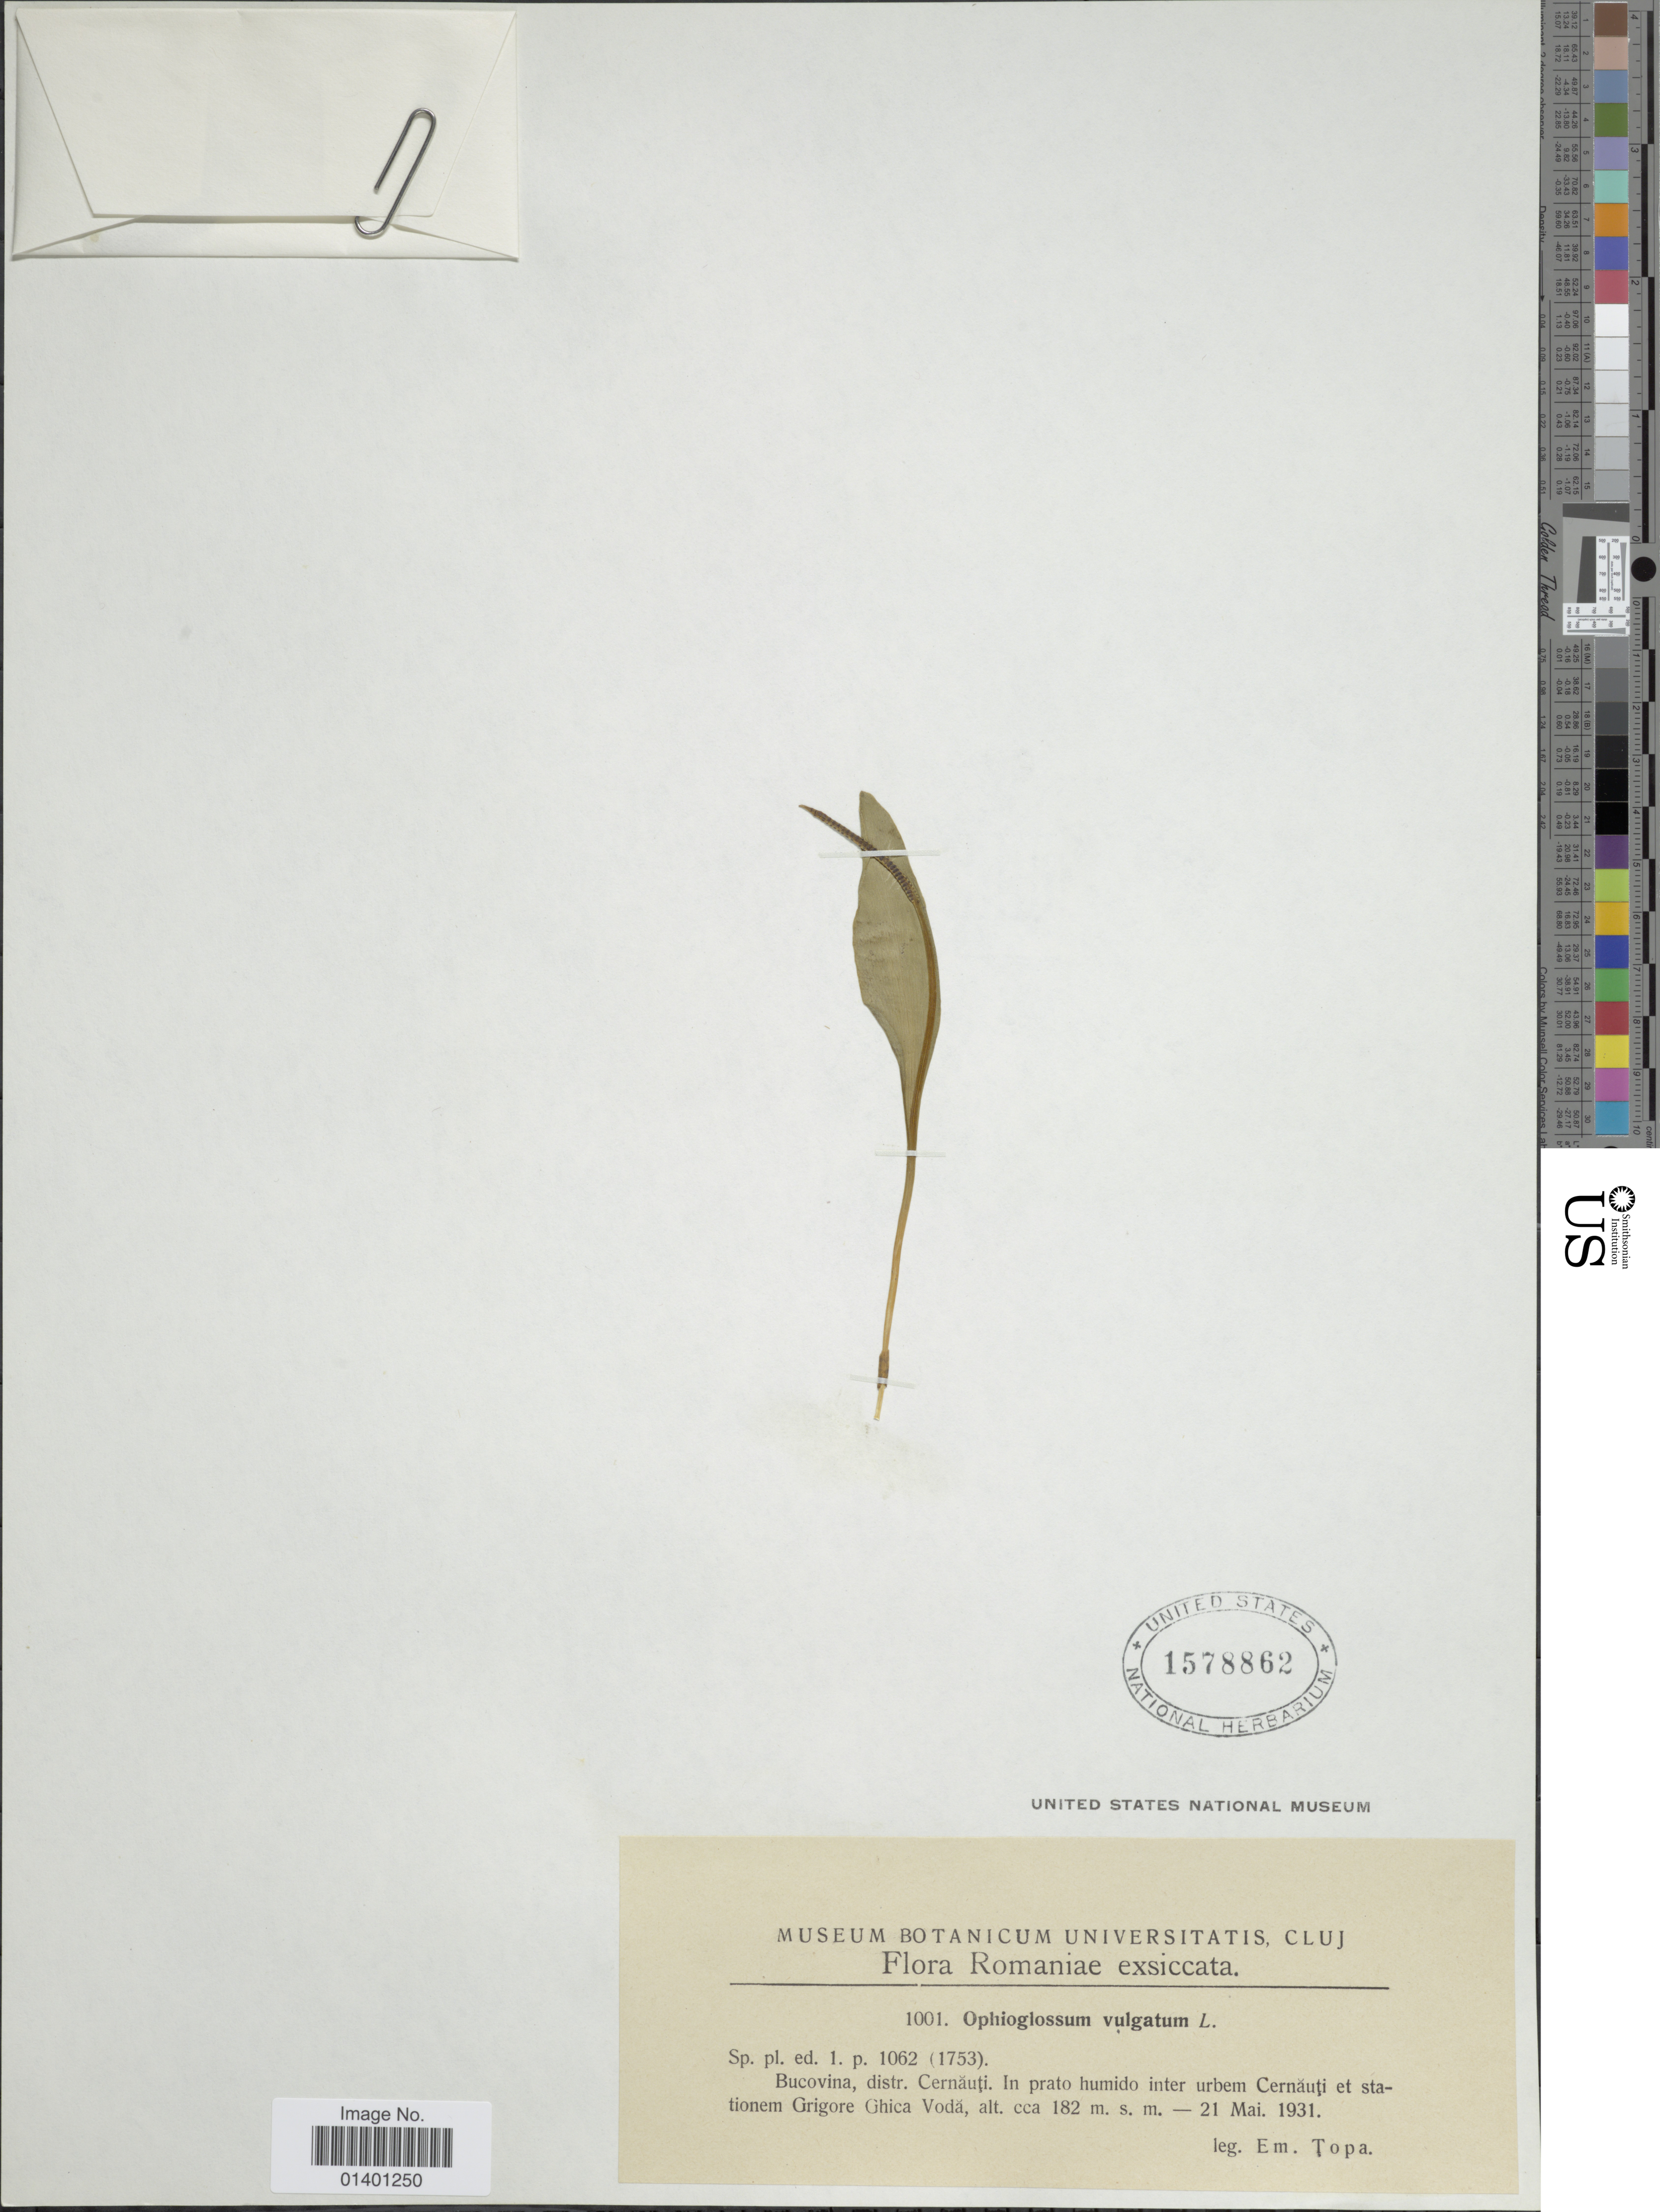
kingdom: Plantae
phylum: Tracheophyta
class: Polypodiopsida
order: Ophioglossales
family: Ophioglossaceae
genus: Ophioglossum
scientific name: Ophioglossum vulgatum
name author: L.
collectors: E. Topa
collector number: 1001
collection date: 1931-05-21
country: Romania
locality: Bucovina, distr. Cernauti, in prato humido inter urbem Cernauti et stationem Grigore Ghica Voda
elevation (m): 182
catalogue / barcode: US 1578862